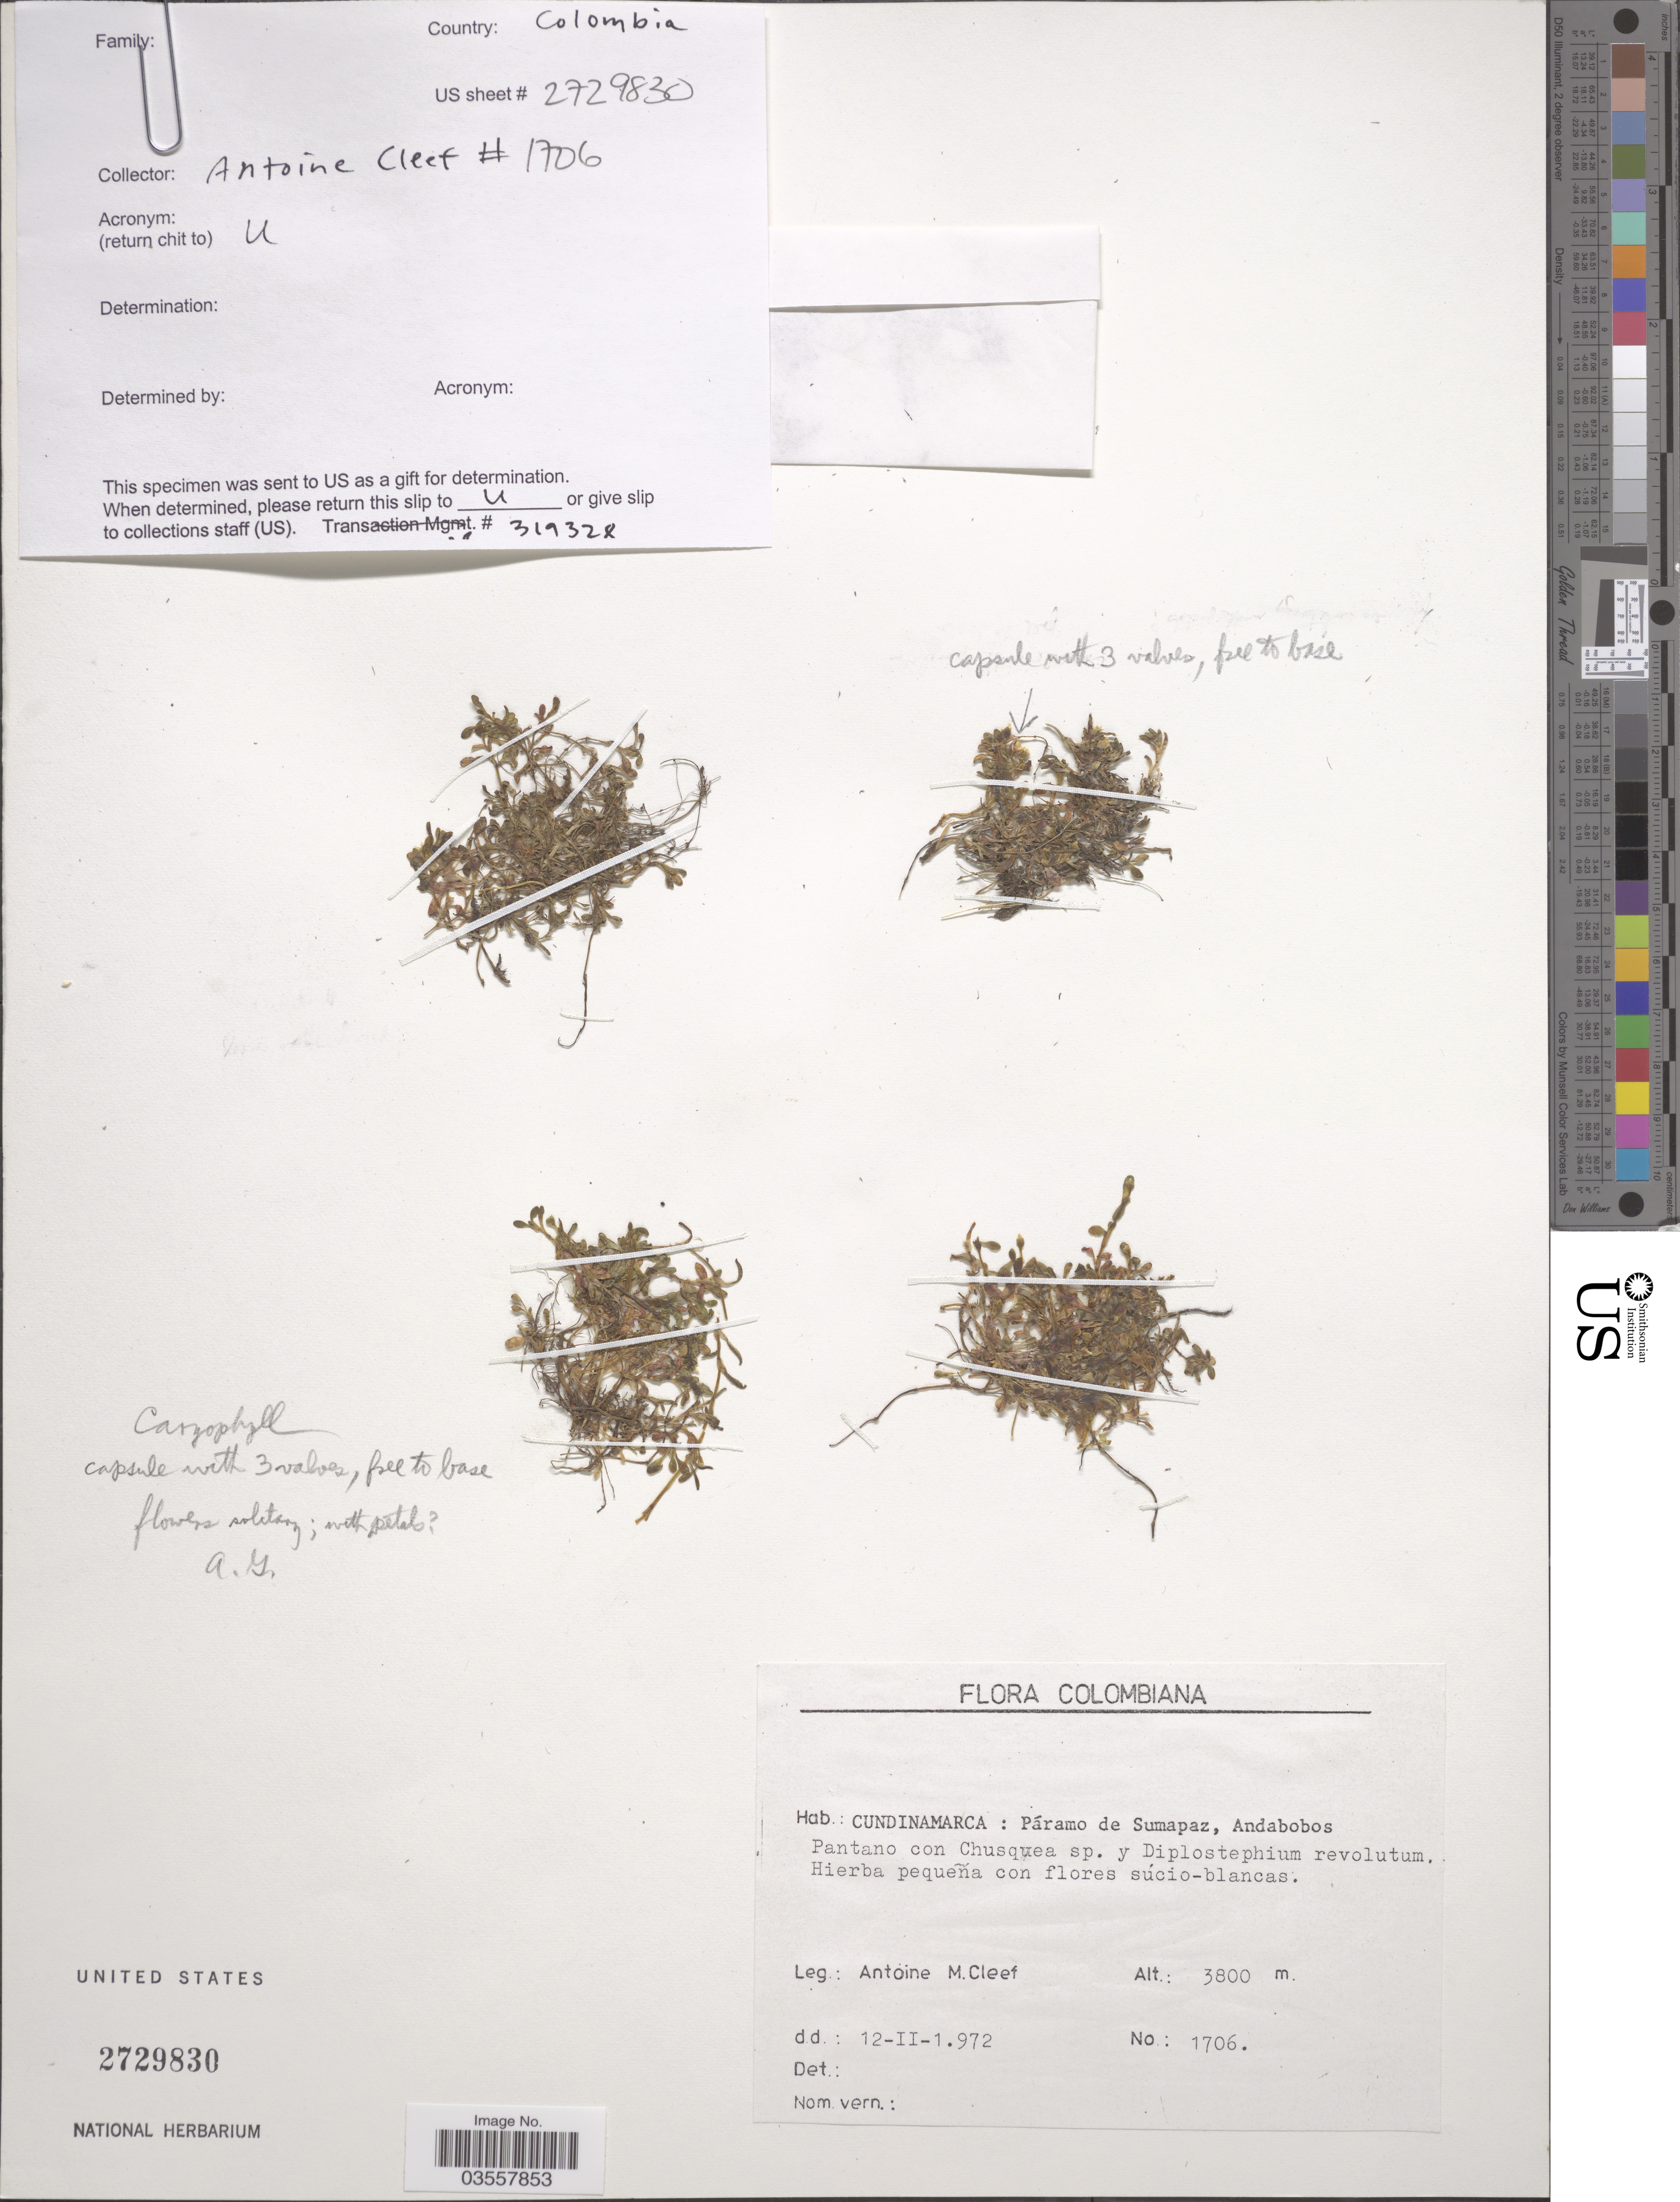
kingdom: Plantae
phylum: Tracheophyta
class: Magnoliopsida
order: Caryophyllales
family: Caryophyllaceae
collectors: A. M. Cleef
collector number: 1706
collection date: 1972-02-12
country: Colombia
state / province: Cundinamarca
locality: Páramo de Sumapaz, Andabobos.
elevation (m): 3800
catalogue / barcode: US 2729830